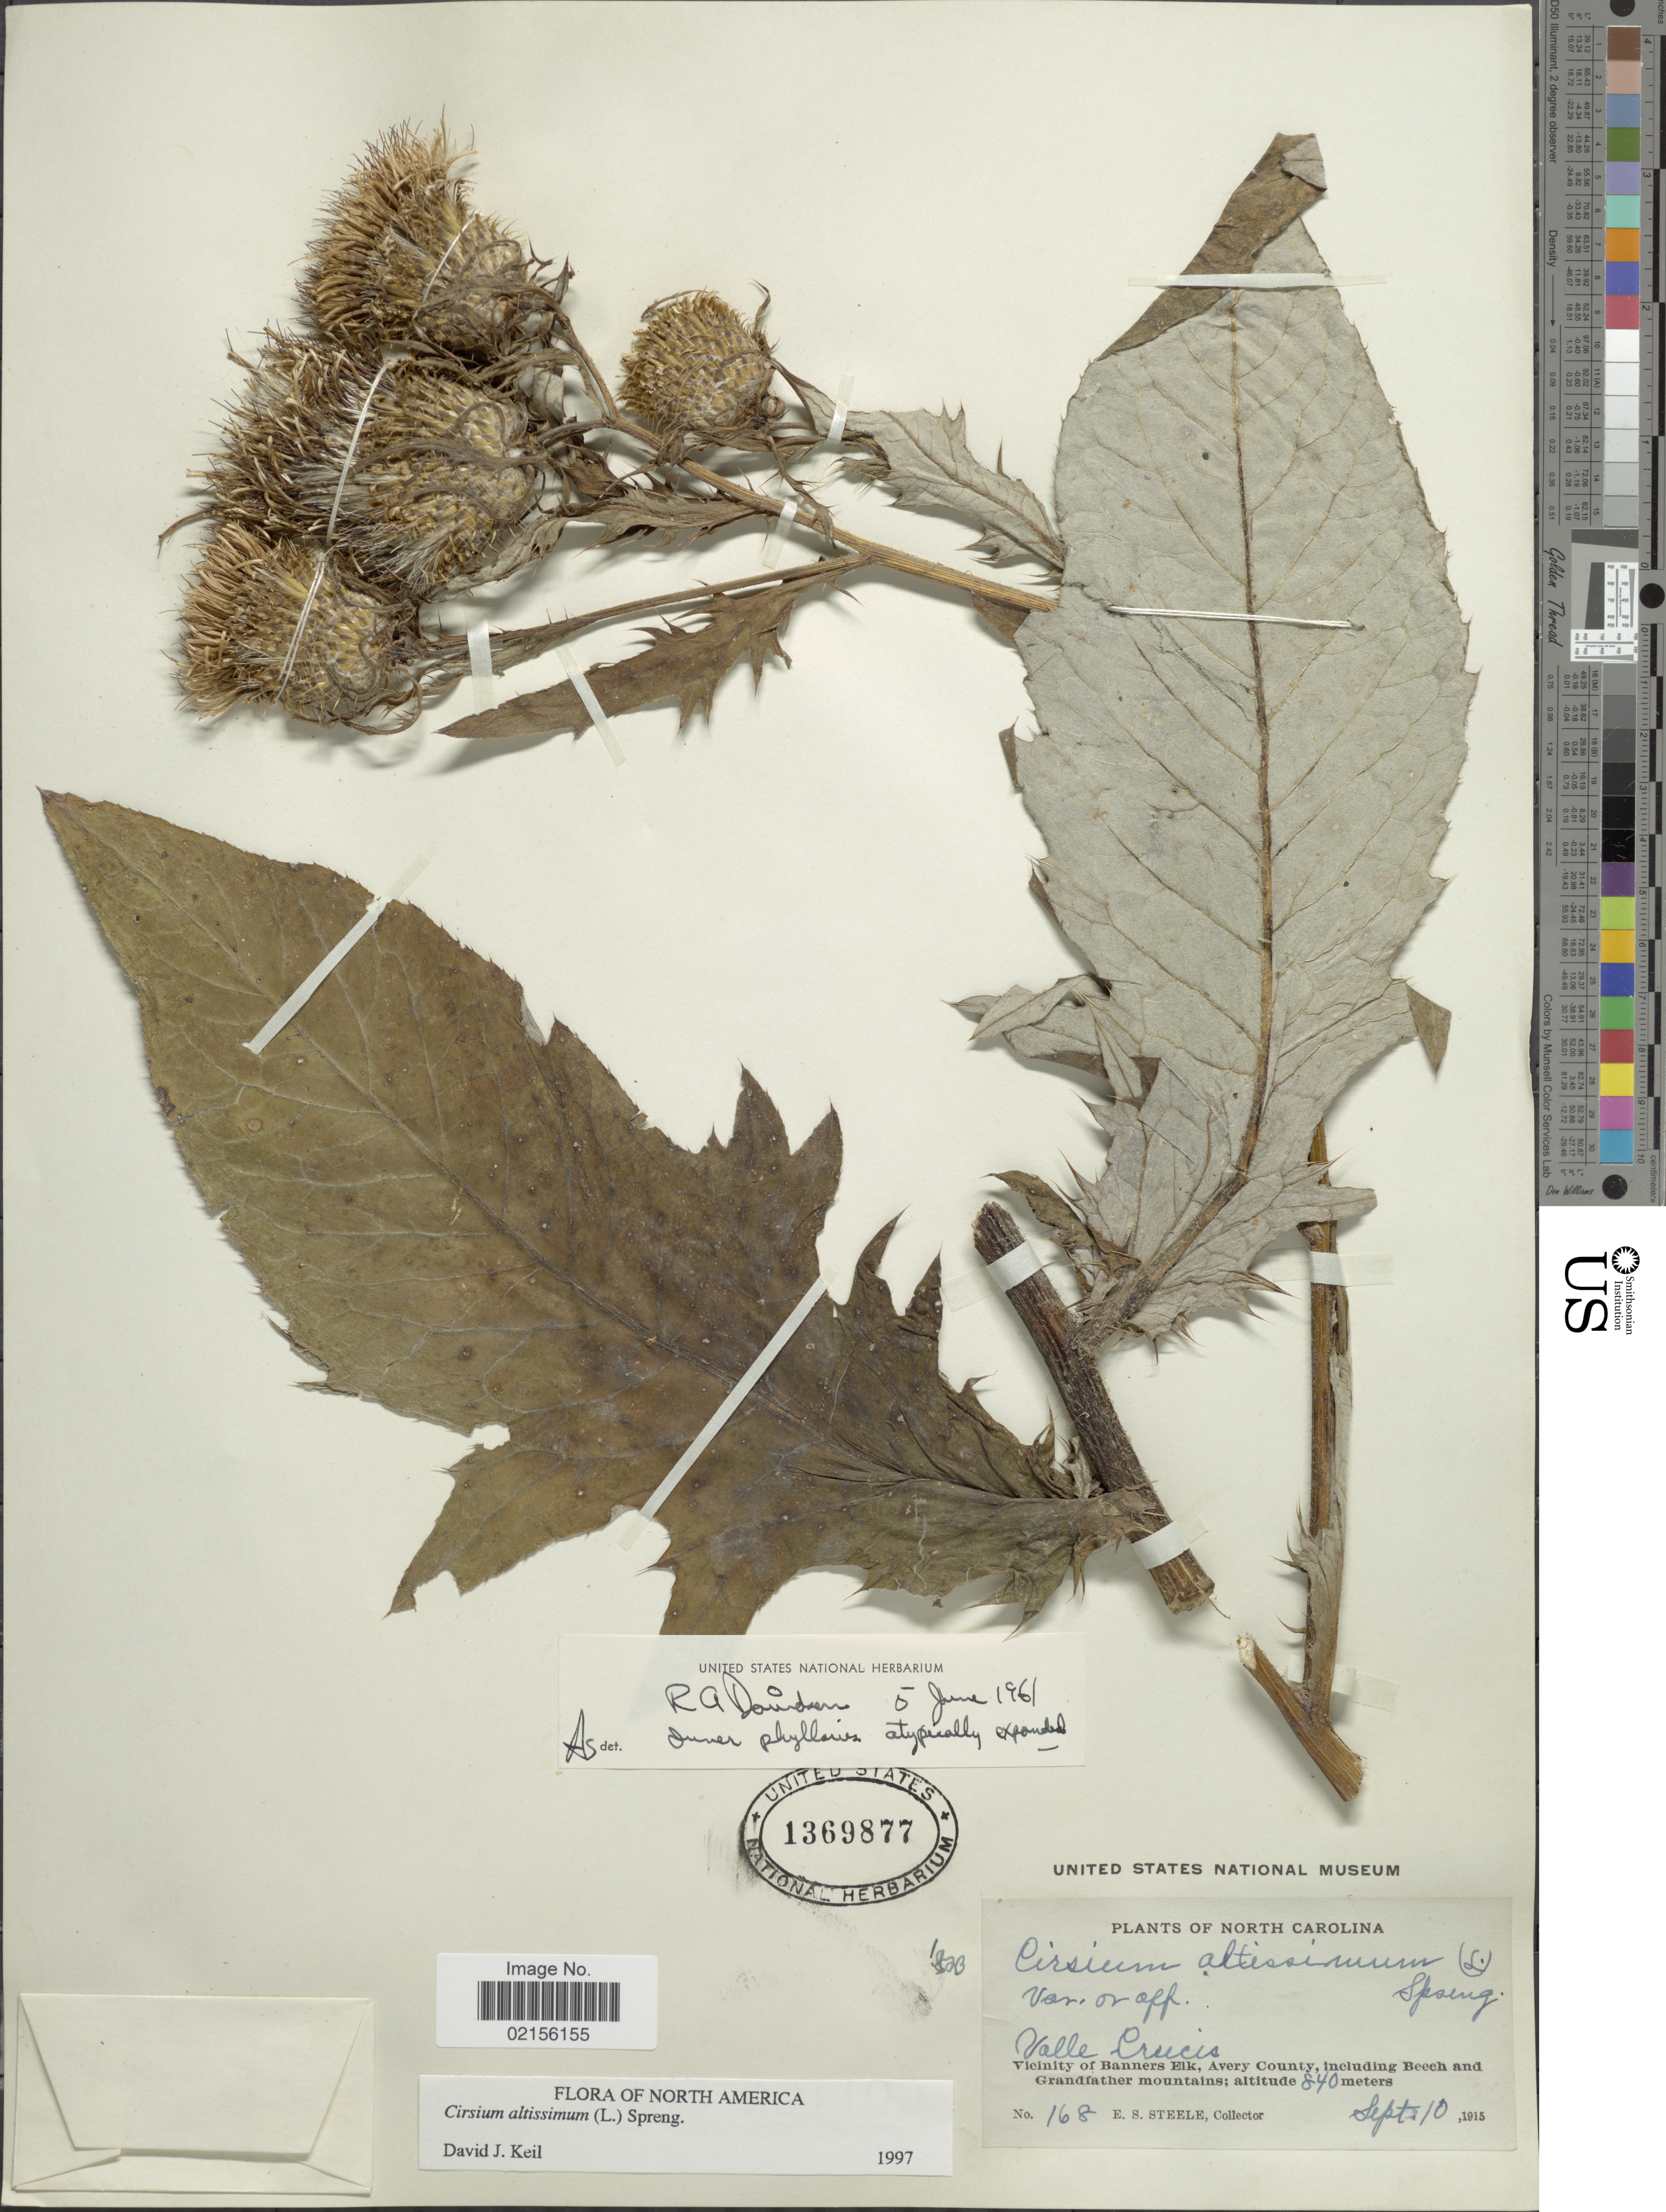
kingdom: Plantae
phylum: Tracheophyta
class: Magnoliopsida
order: Asterales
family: Asteraceae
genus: Cirsium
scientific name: Cirsium altissimum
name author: (L.) Spreng.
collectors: E. Steele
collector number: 168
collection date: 1915-09-10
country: United States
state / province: North Carolina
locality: Valle Creecis, Vicinity of Banners ELk, Avery County, including Beech and Grandfather mountains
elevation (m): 840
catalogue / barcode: US 1369877